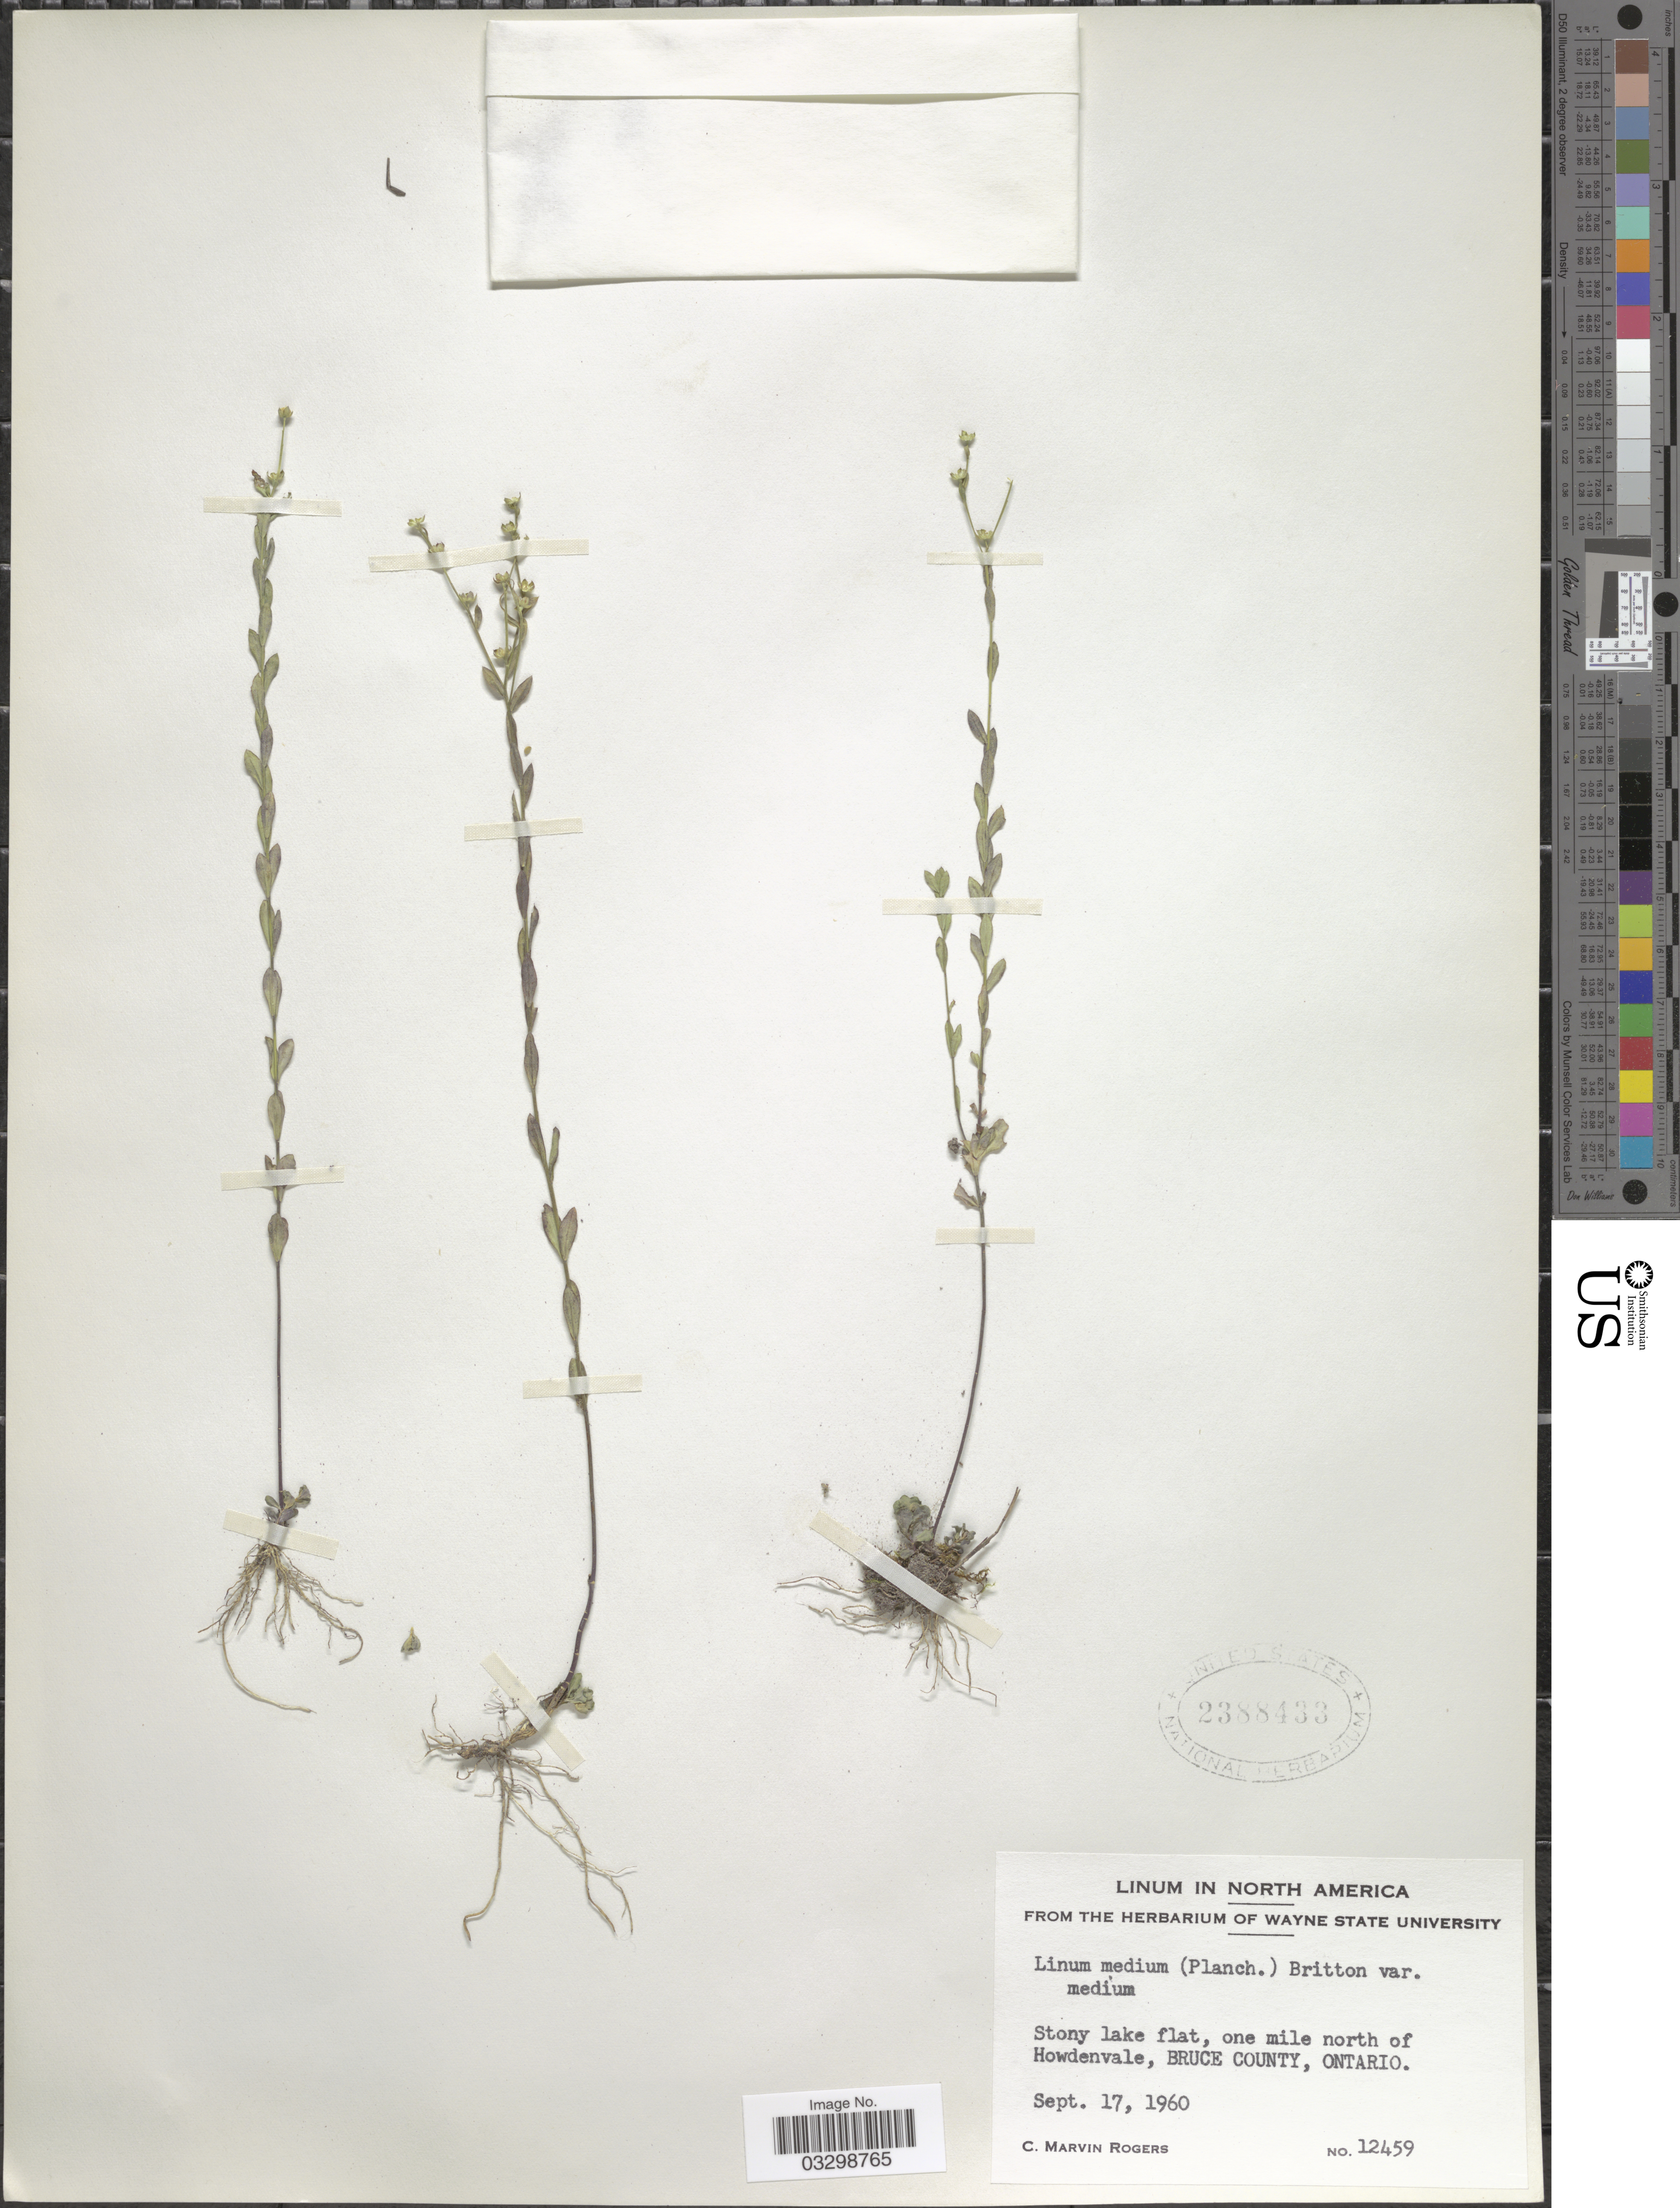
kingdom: Plantae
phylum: Tracheophyta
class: Magnoliopsida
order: Malpighiales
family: Linaceae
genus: Linum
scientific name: Linum medium var. medium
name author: (Planch.) Britton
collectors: C. M. Rogers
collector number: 12459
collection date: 1960-09-17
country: Canada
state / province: Ontario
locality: One mile north of Howdenvale, Bruce County.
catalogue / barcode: US 2388433